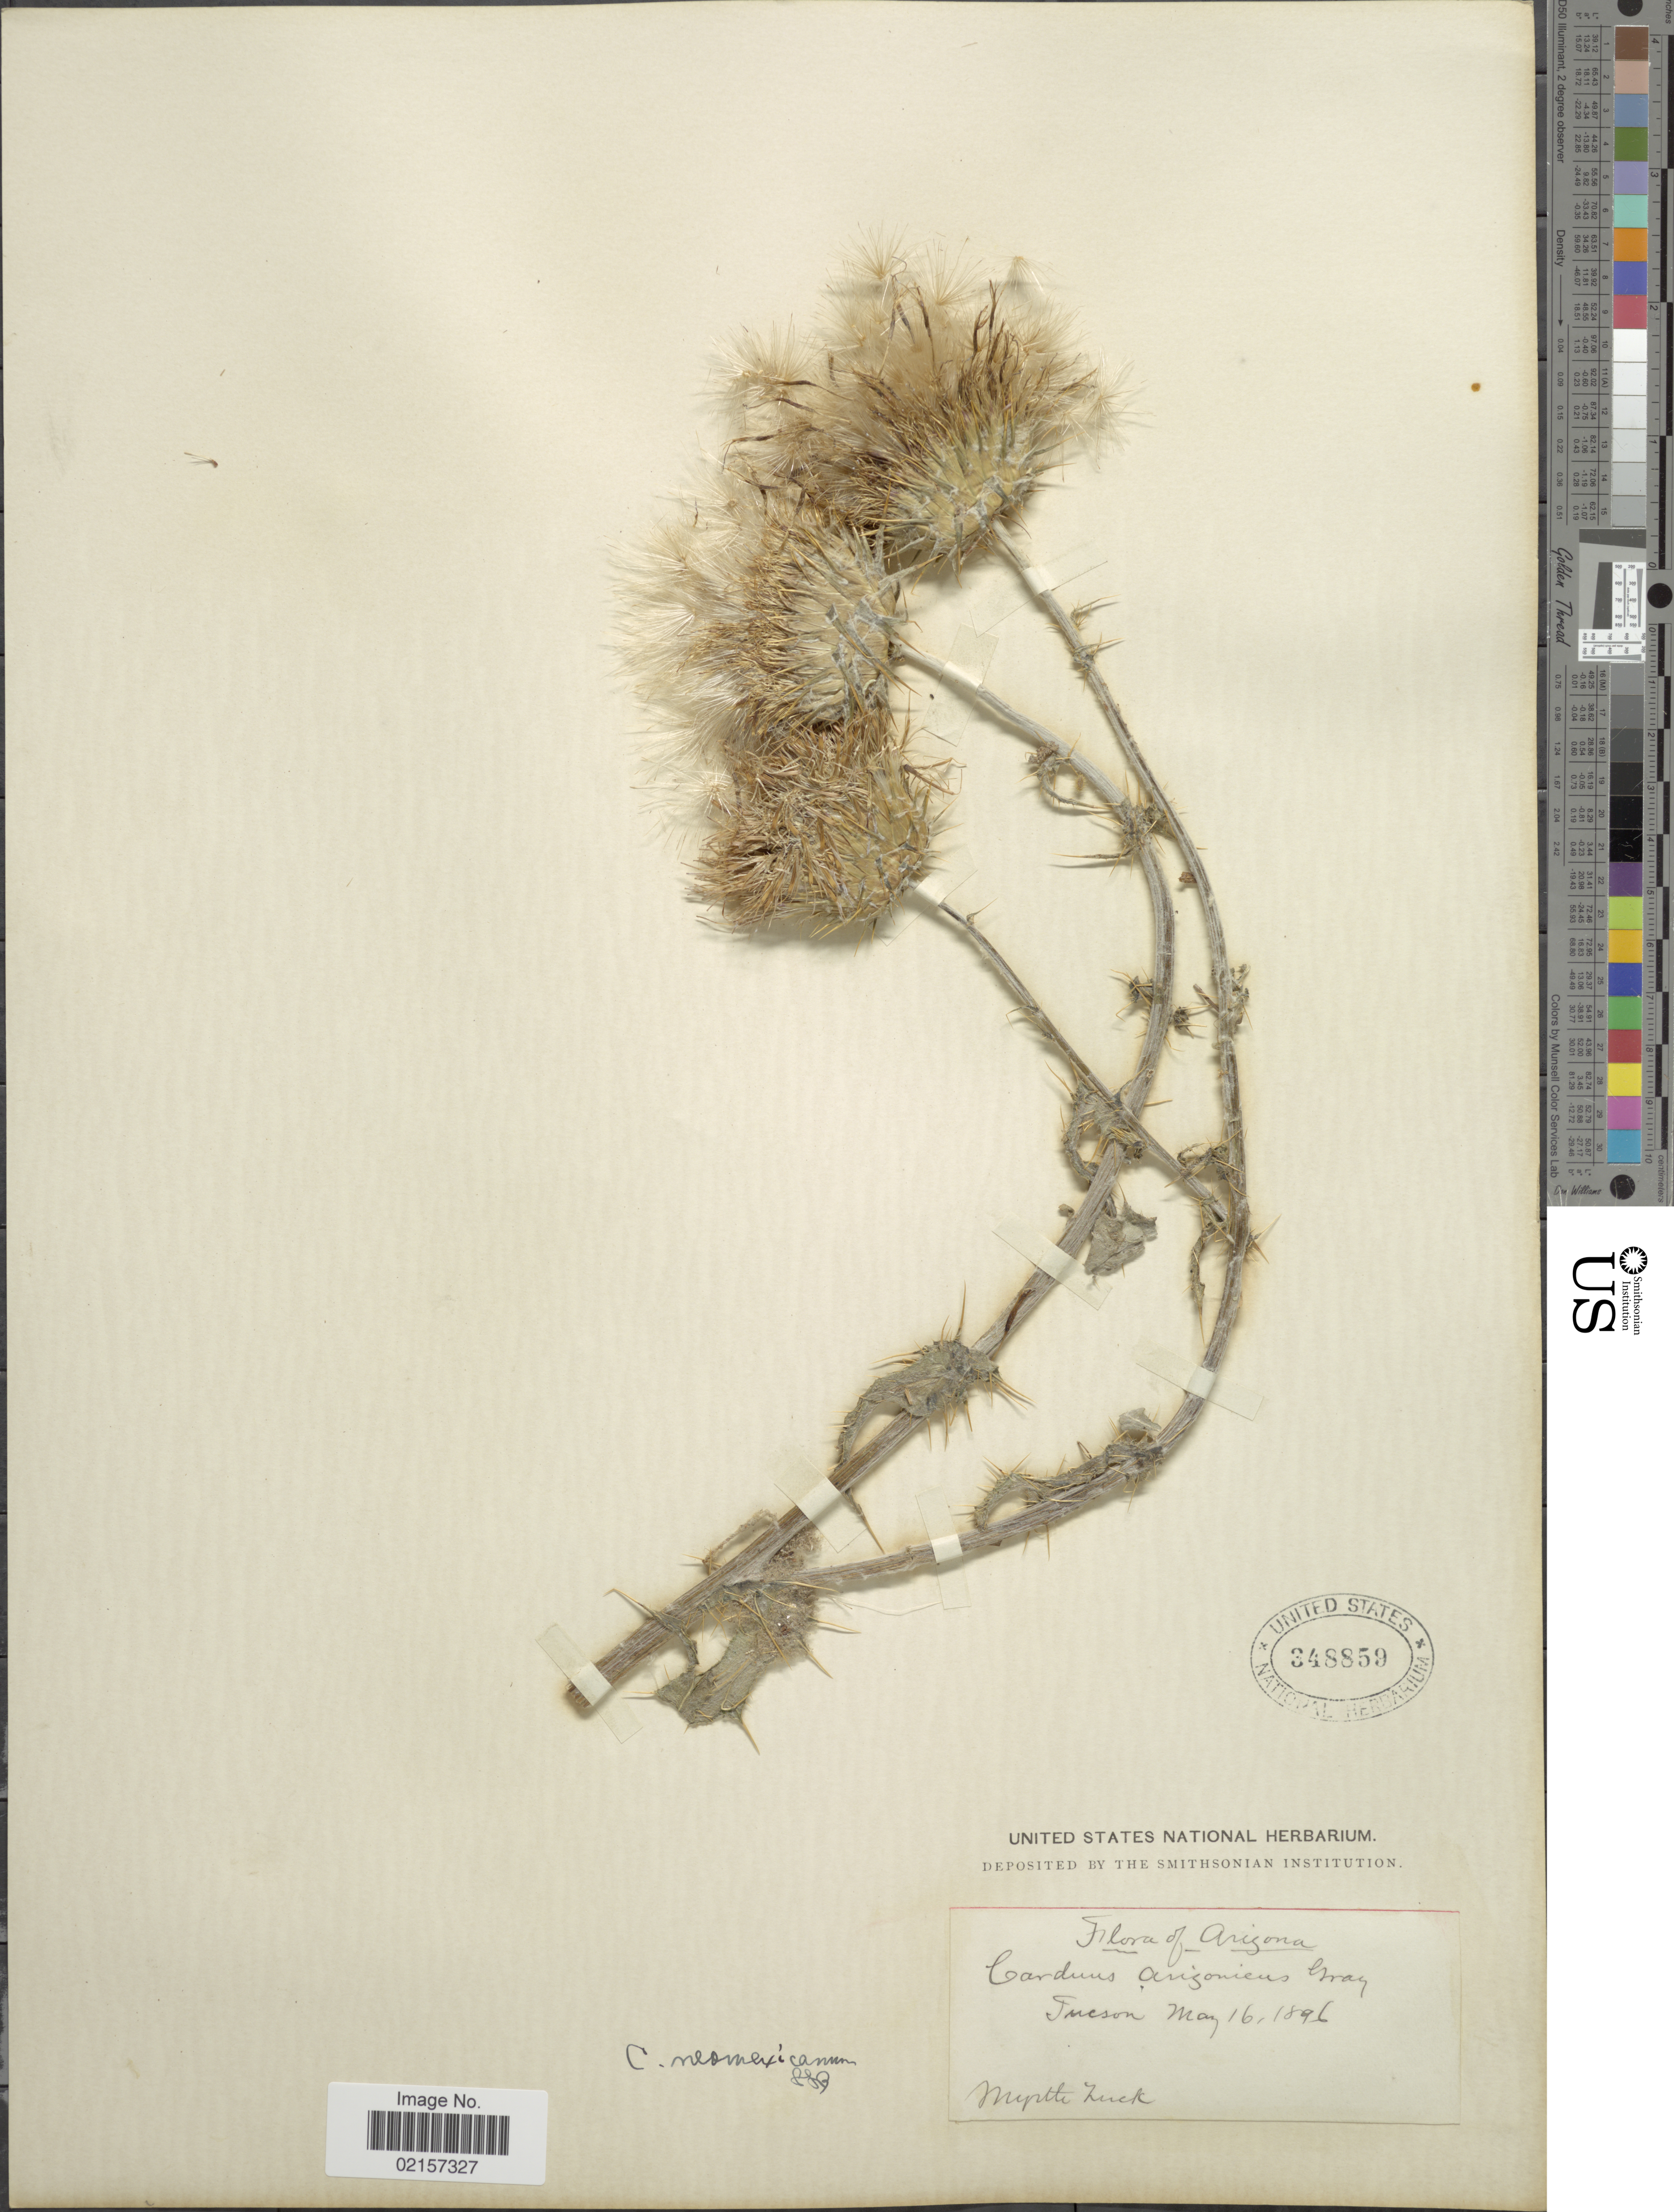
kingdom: Plantae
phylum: Tracheophyta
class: Magnoliopsida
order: Asterales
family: Asteraceae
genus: Cirsium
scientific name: Cirsium neomexicanum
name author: A. Gray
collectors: M. Zuck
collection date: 1896-05-16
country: United States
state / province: Arizona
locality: Tucson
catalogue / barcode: US 348859